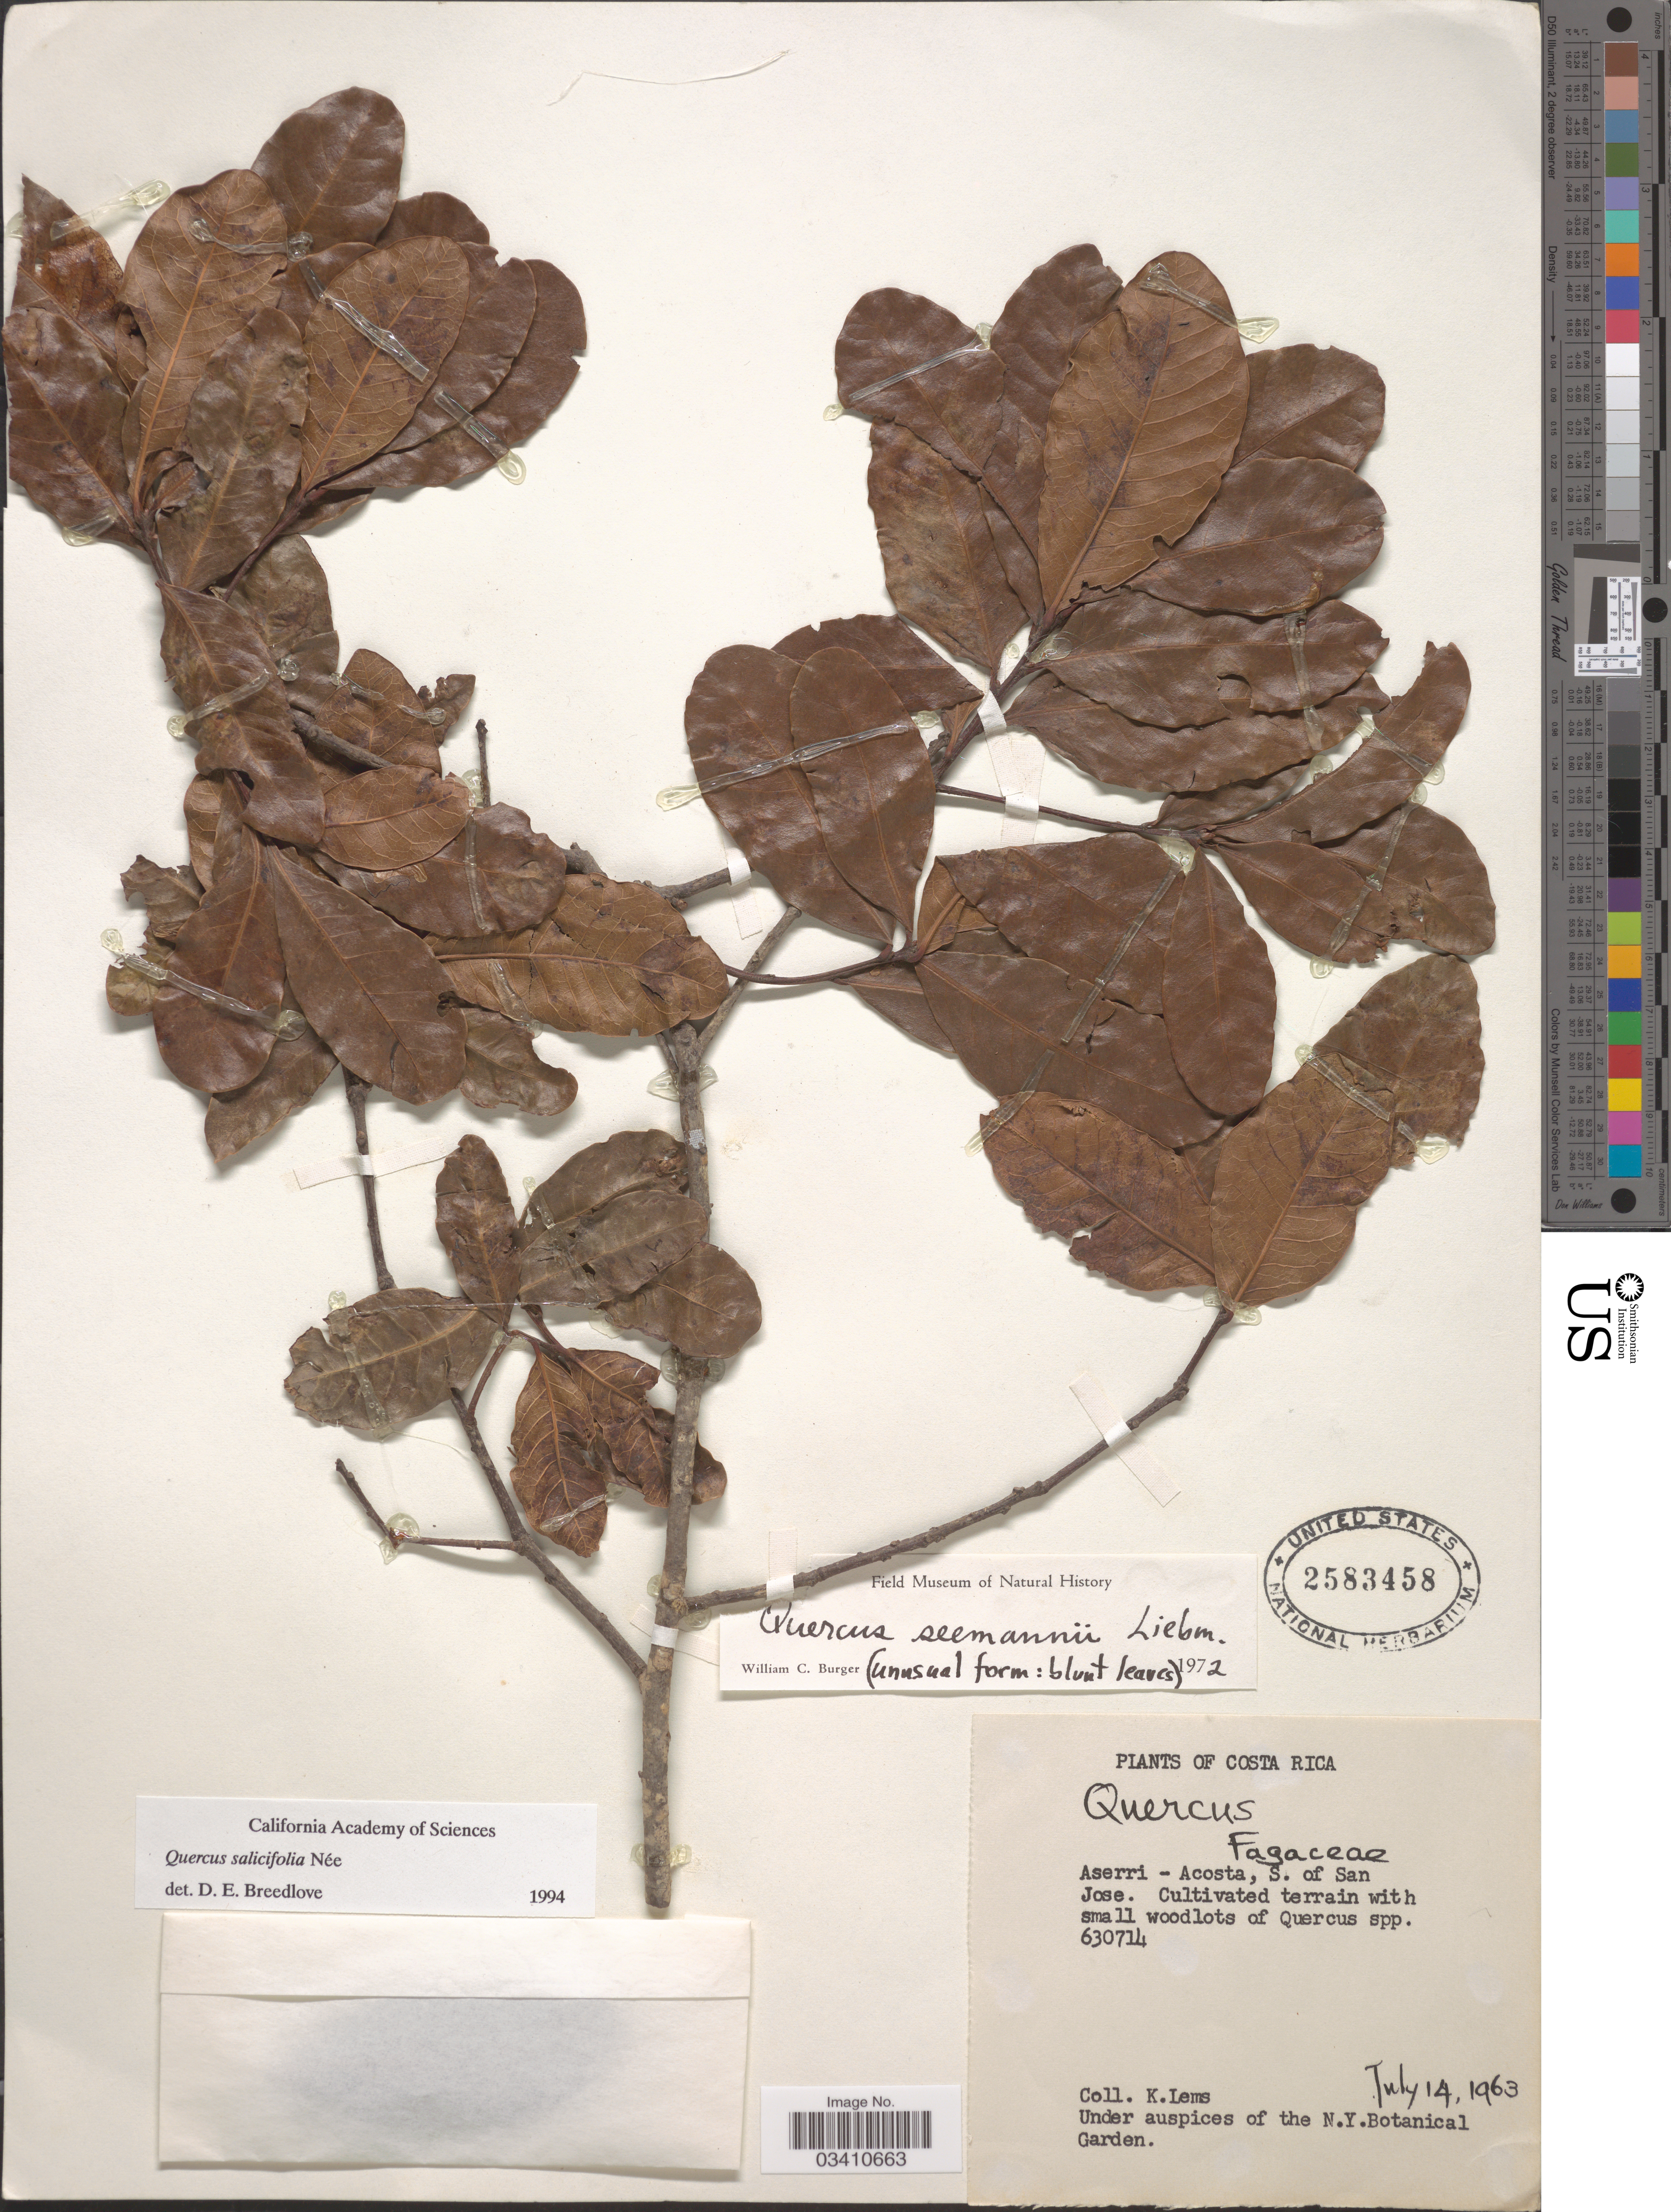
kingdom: Plantae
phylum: Tracheophyta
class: Magnoliopsida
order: Fagales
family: Fagaceae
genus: Quercus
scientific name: Quercus salicifolia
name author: Née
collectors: K. Lems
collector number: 630714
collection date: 1963-07-14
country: Costa Rica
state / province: San José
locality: Aserri - Acosta, S. of San Jose.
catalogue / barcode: US 2583458